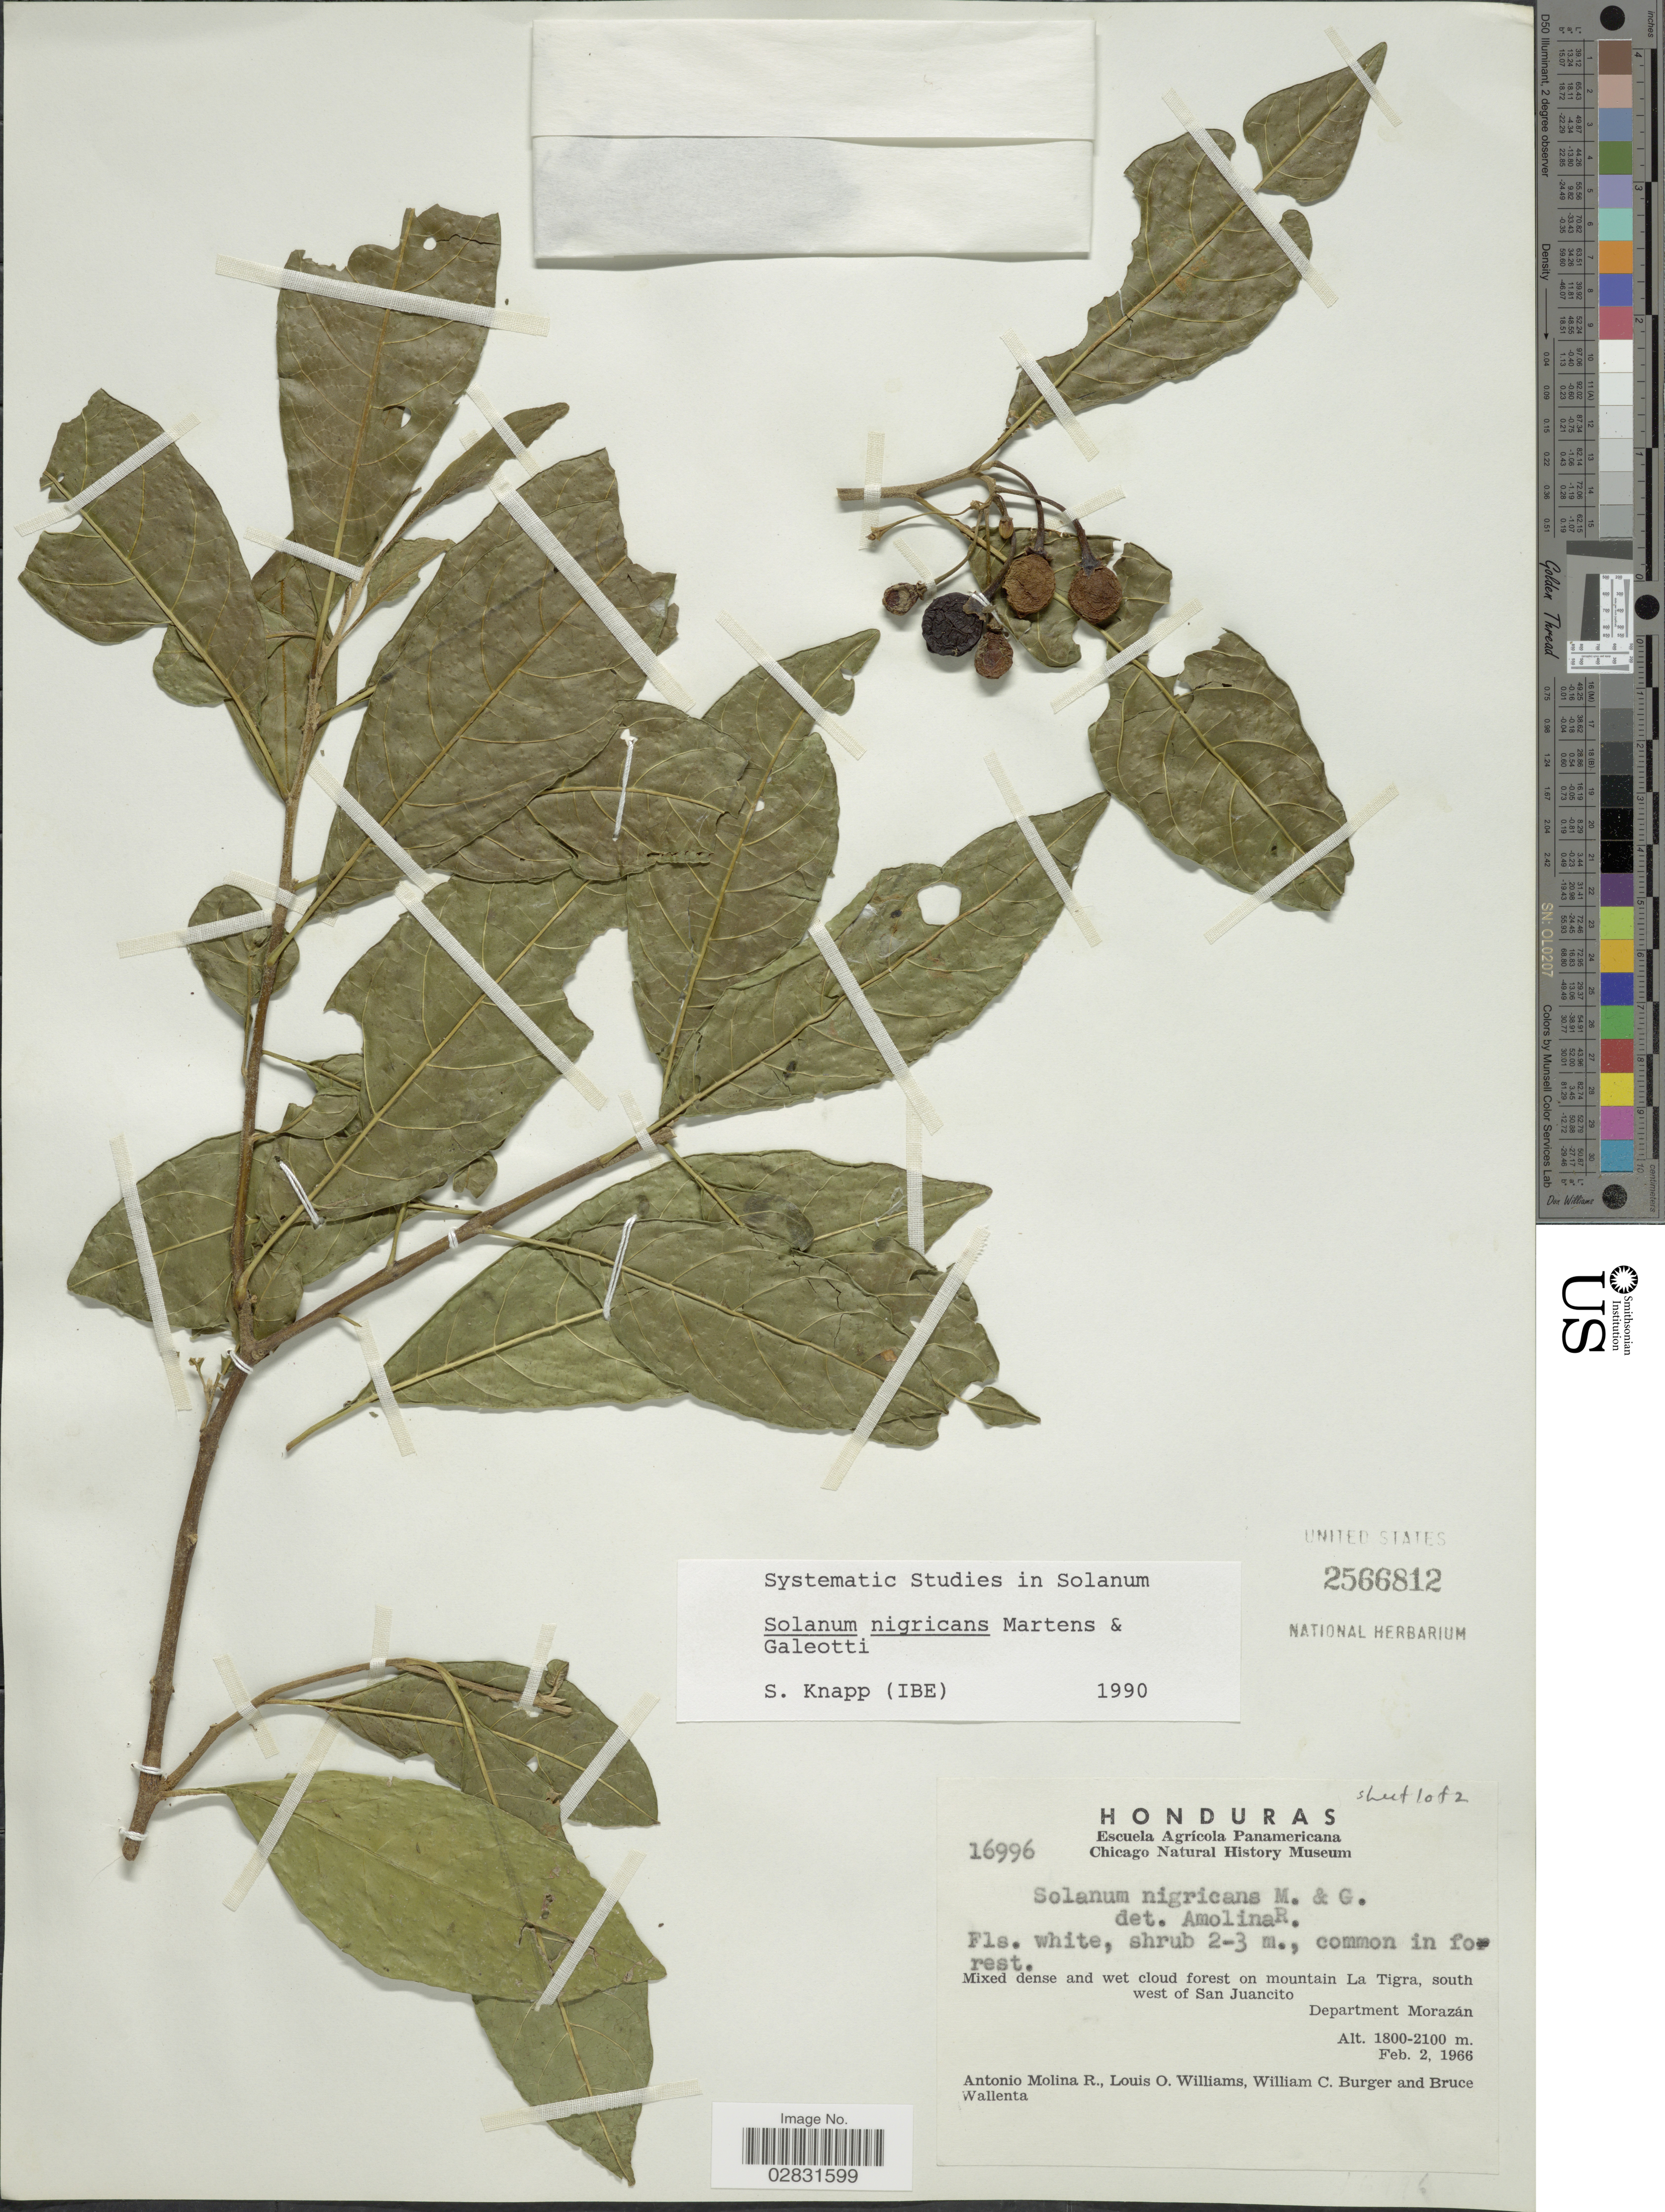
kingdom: Plantae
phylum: Tracheophyta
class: Magnoliopsida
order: Solanales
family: Solanaceae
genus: Solanum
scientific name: Solanum nigricans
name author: M. Martens & Galeotti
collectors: A. Molina R., L. O. Williams, W. Burger & B. Wallenta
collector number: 16996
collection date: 1966-02-02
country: Honduras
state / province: Fco. Morazán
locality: Mixed dense and wet cloud forest on mountain La Tigra, south west of San Juancito. Department Morazán.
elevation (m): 1800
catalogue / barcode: US 2566812